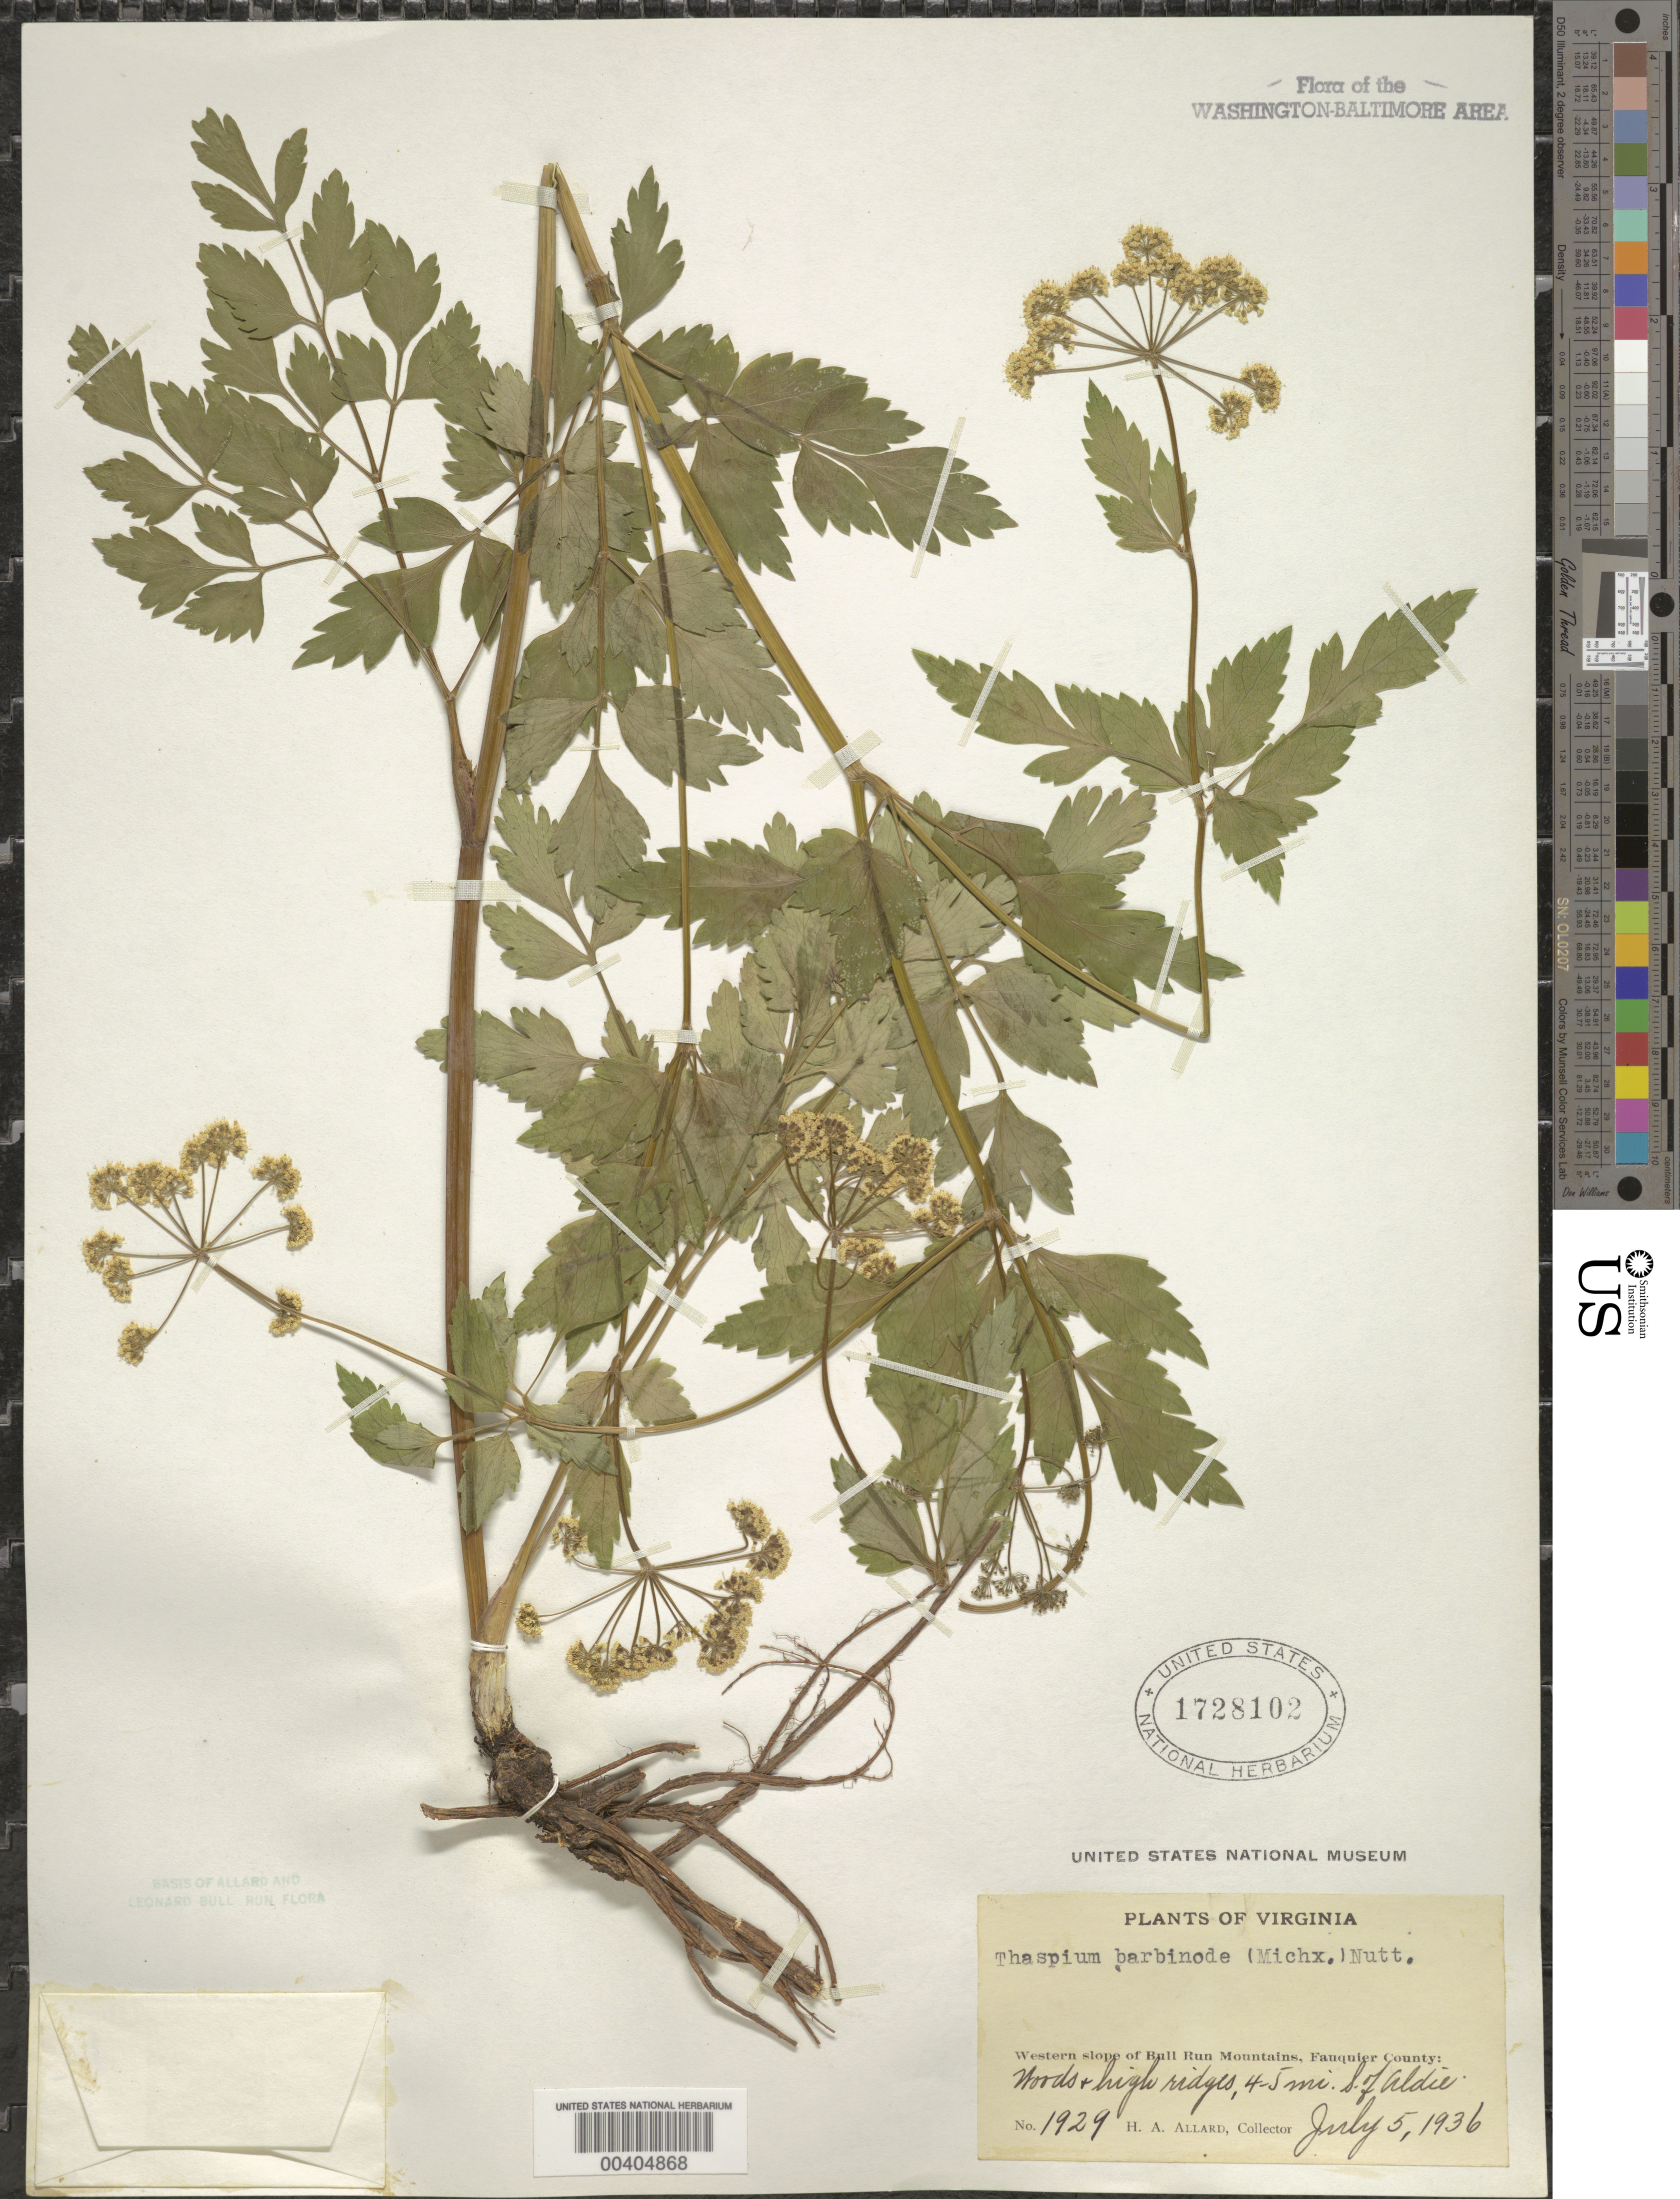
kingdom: Plantae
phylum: Tracheophyta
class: Magnoliopsida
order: Apiales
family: Apiaceae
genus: Thaspium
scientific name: Thaspium barbinode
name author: (Michx.) Nutt.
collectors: H. A. Allard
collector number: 1929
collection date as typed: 05 Jul 1936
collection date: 1936-07-05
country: United States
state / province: Virginia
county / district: Fauquier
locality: South of Aldie western slope of Bull Run Mts.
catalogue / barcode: US 1728102